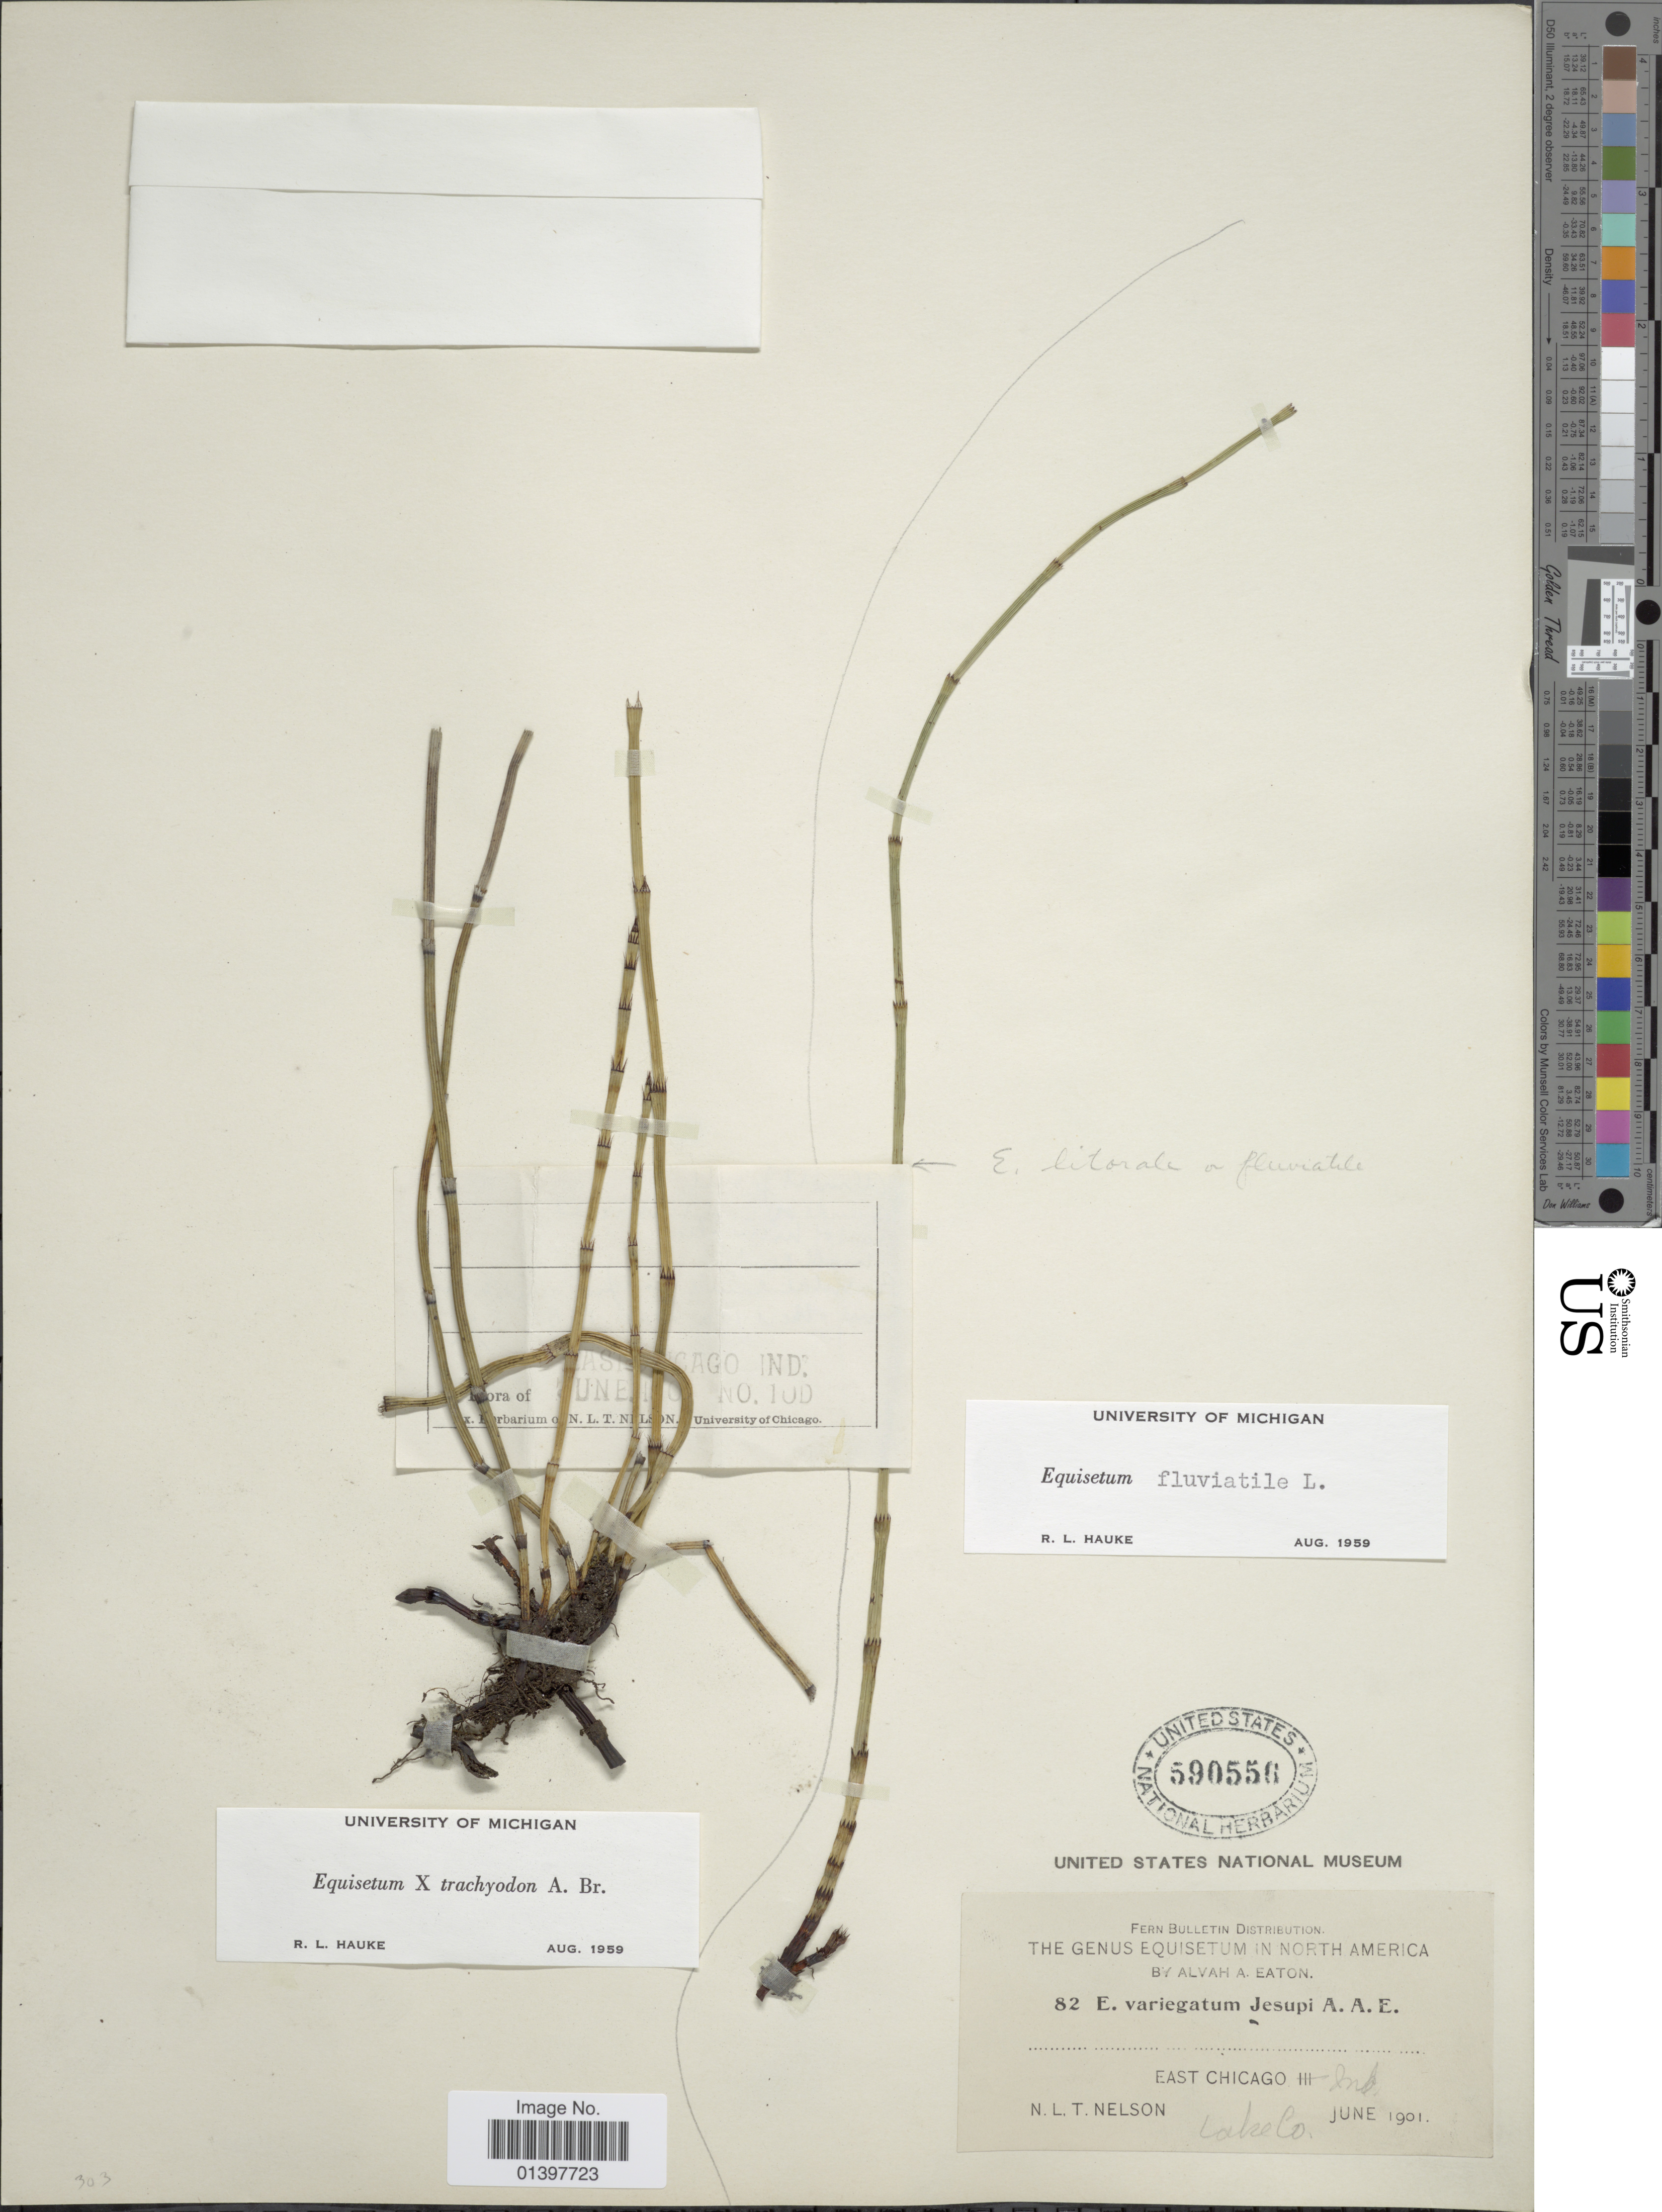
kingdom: Plantae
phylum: Tracheophyta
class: Polypodiopsida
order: Equisetales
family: Equisetaceae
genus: Equisetum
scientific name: Equisetum x trachyodon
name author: A. Braun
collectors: N. L. T. Nelson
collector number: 82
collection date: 1901-06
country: United States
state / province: Illinois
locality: East Chicago, Lake Co.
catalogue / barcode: US 590556